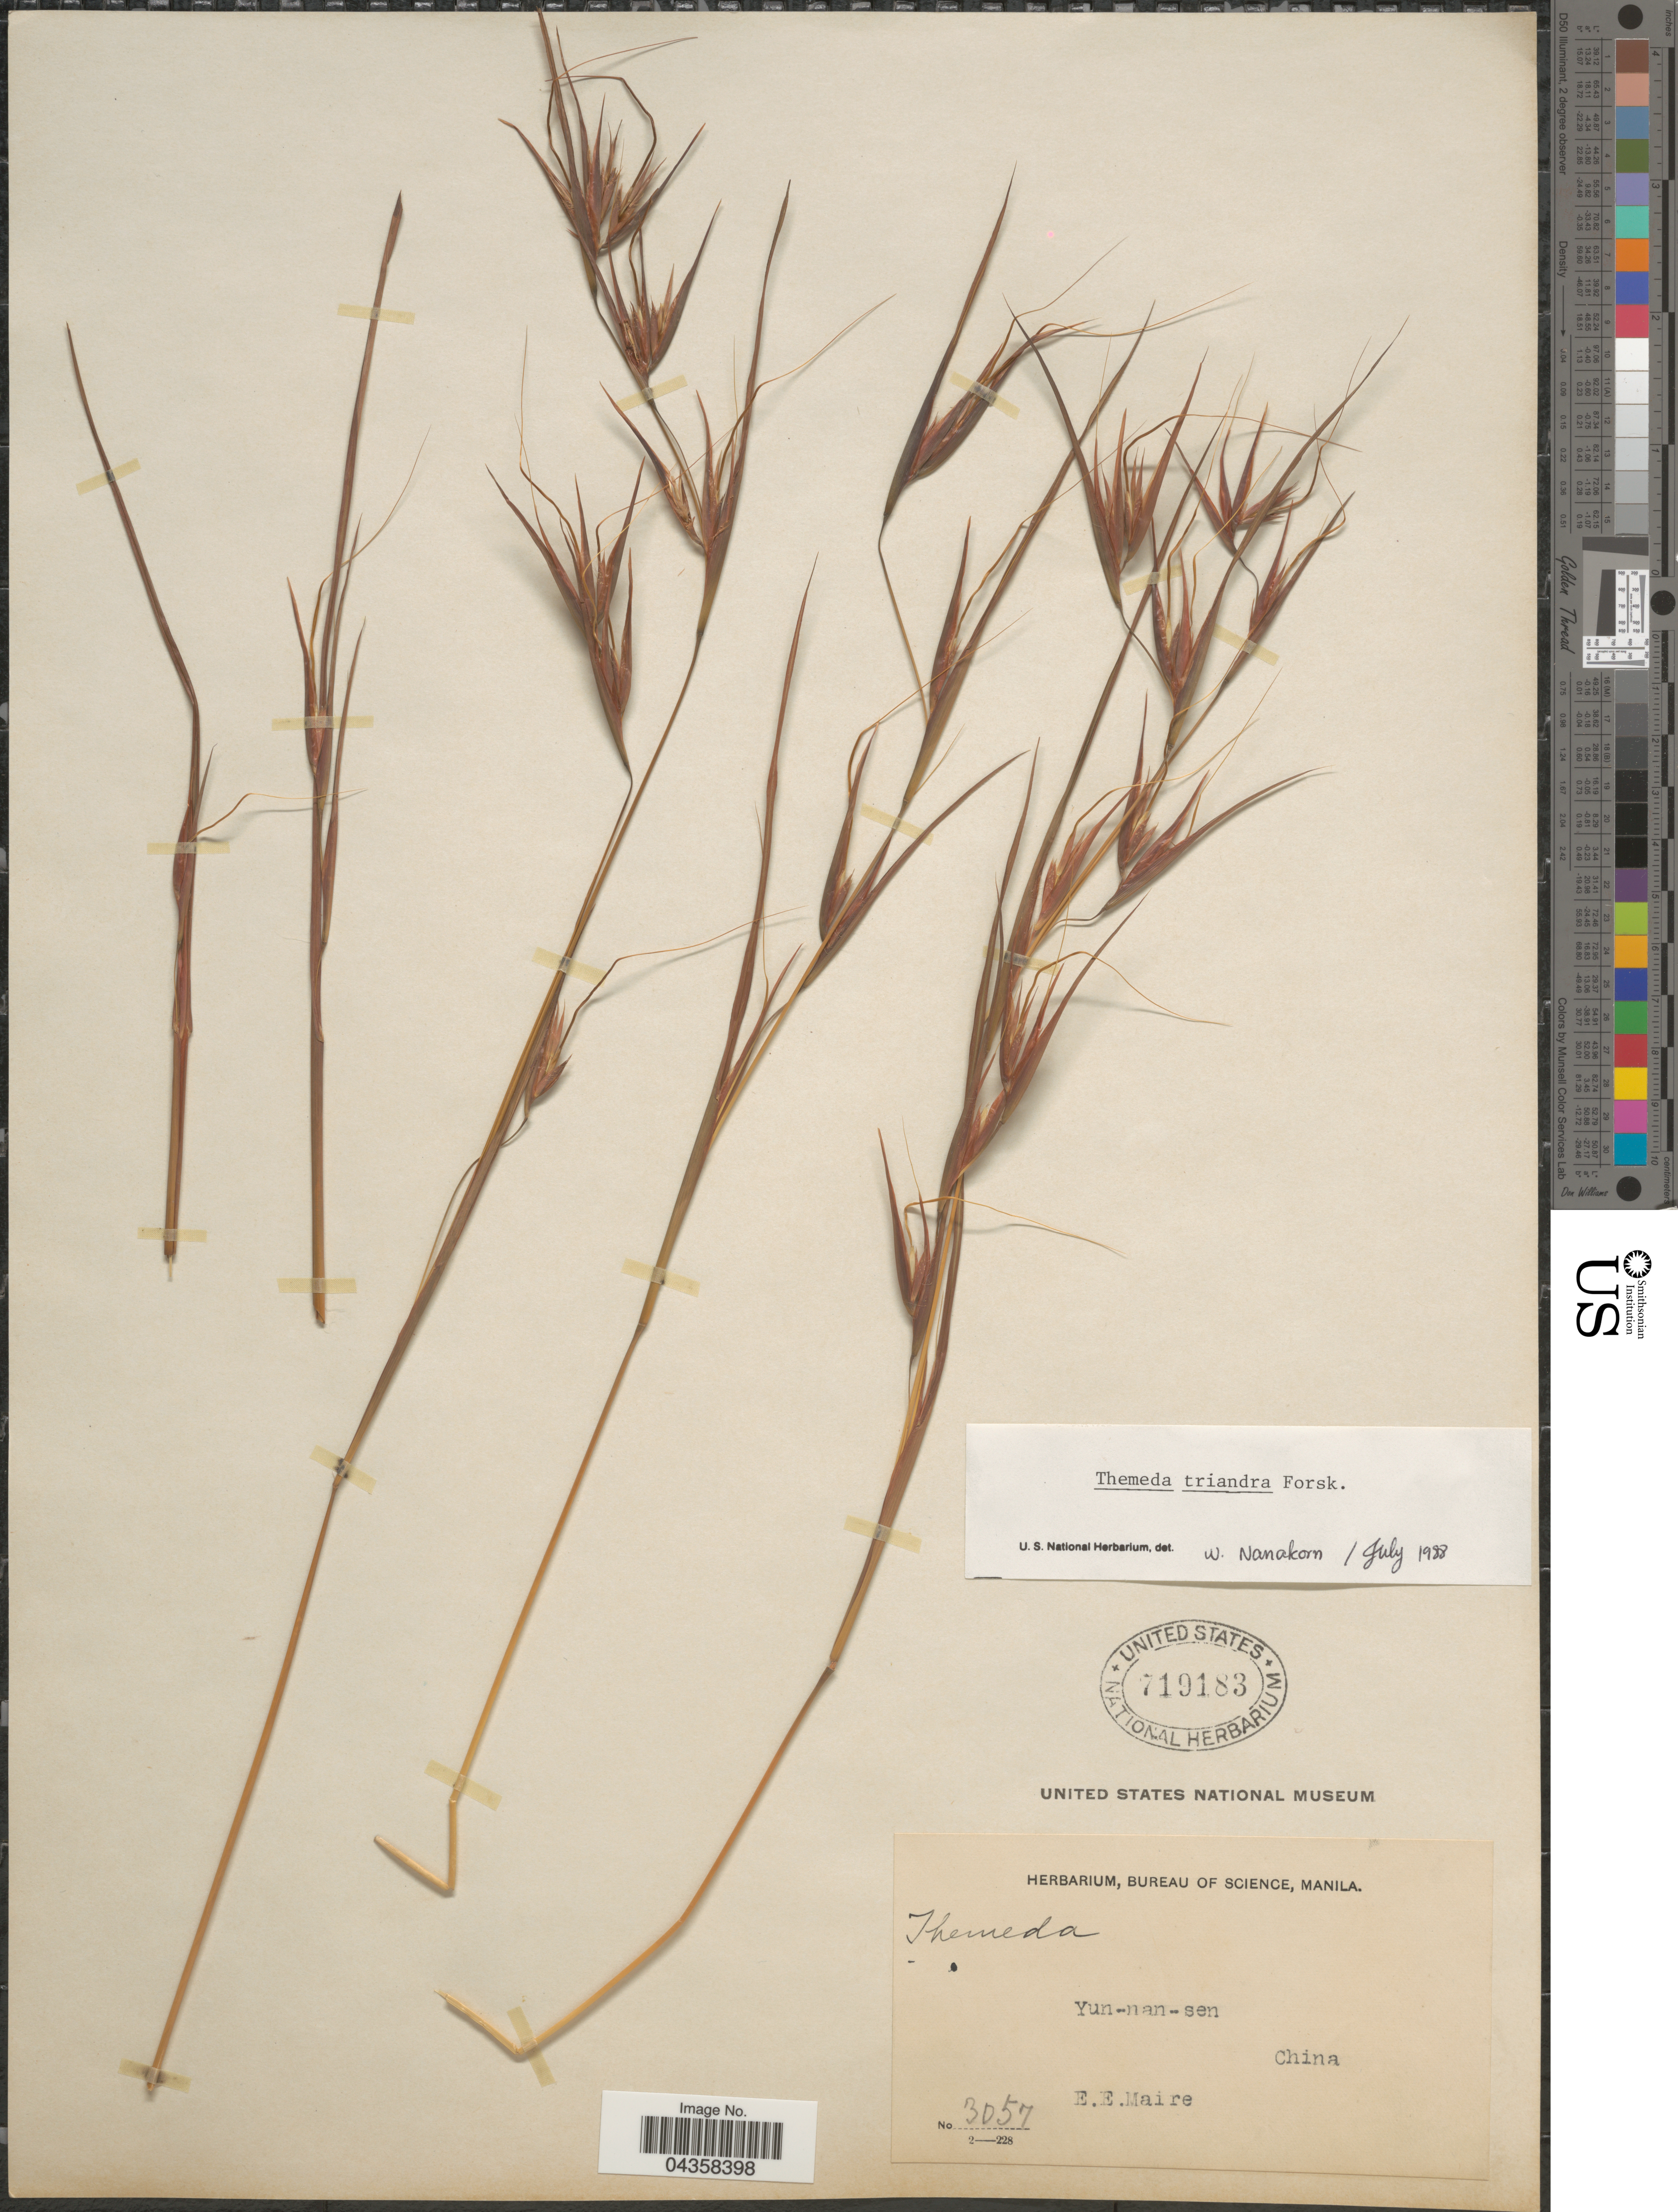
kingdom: Plantae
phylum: Tracheophyta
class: Liliopsida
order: Poales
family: Poaceae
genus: Themeda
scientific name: Themeda triandra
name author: Forssk.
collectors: E. E. Maire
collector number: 3057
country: China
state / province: Yunnan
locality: Yun-nan-sen.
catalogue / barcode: US 719183